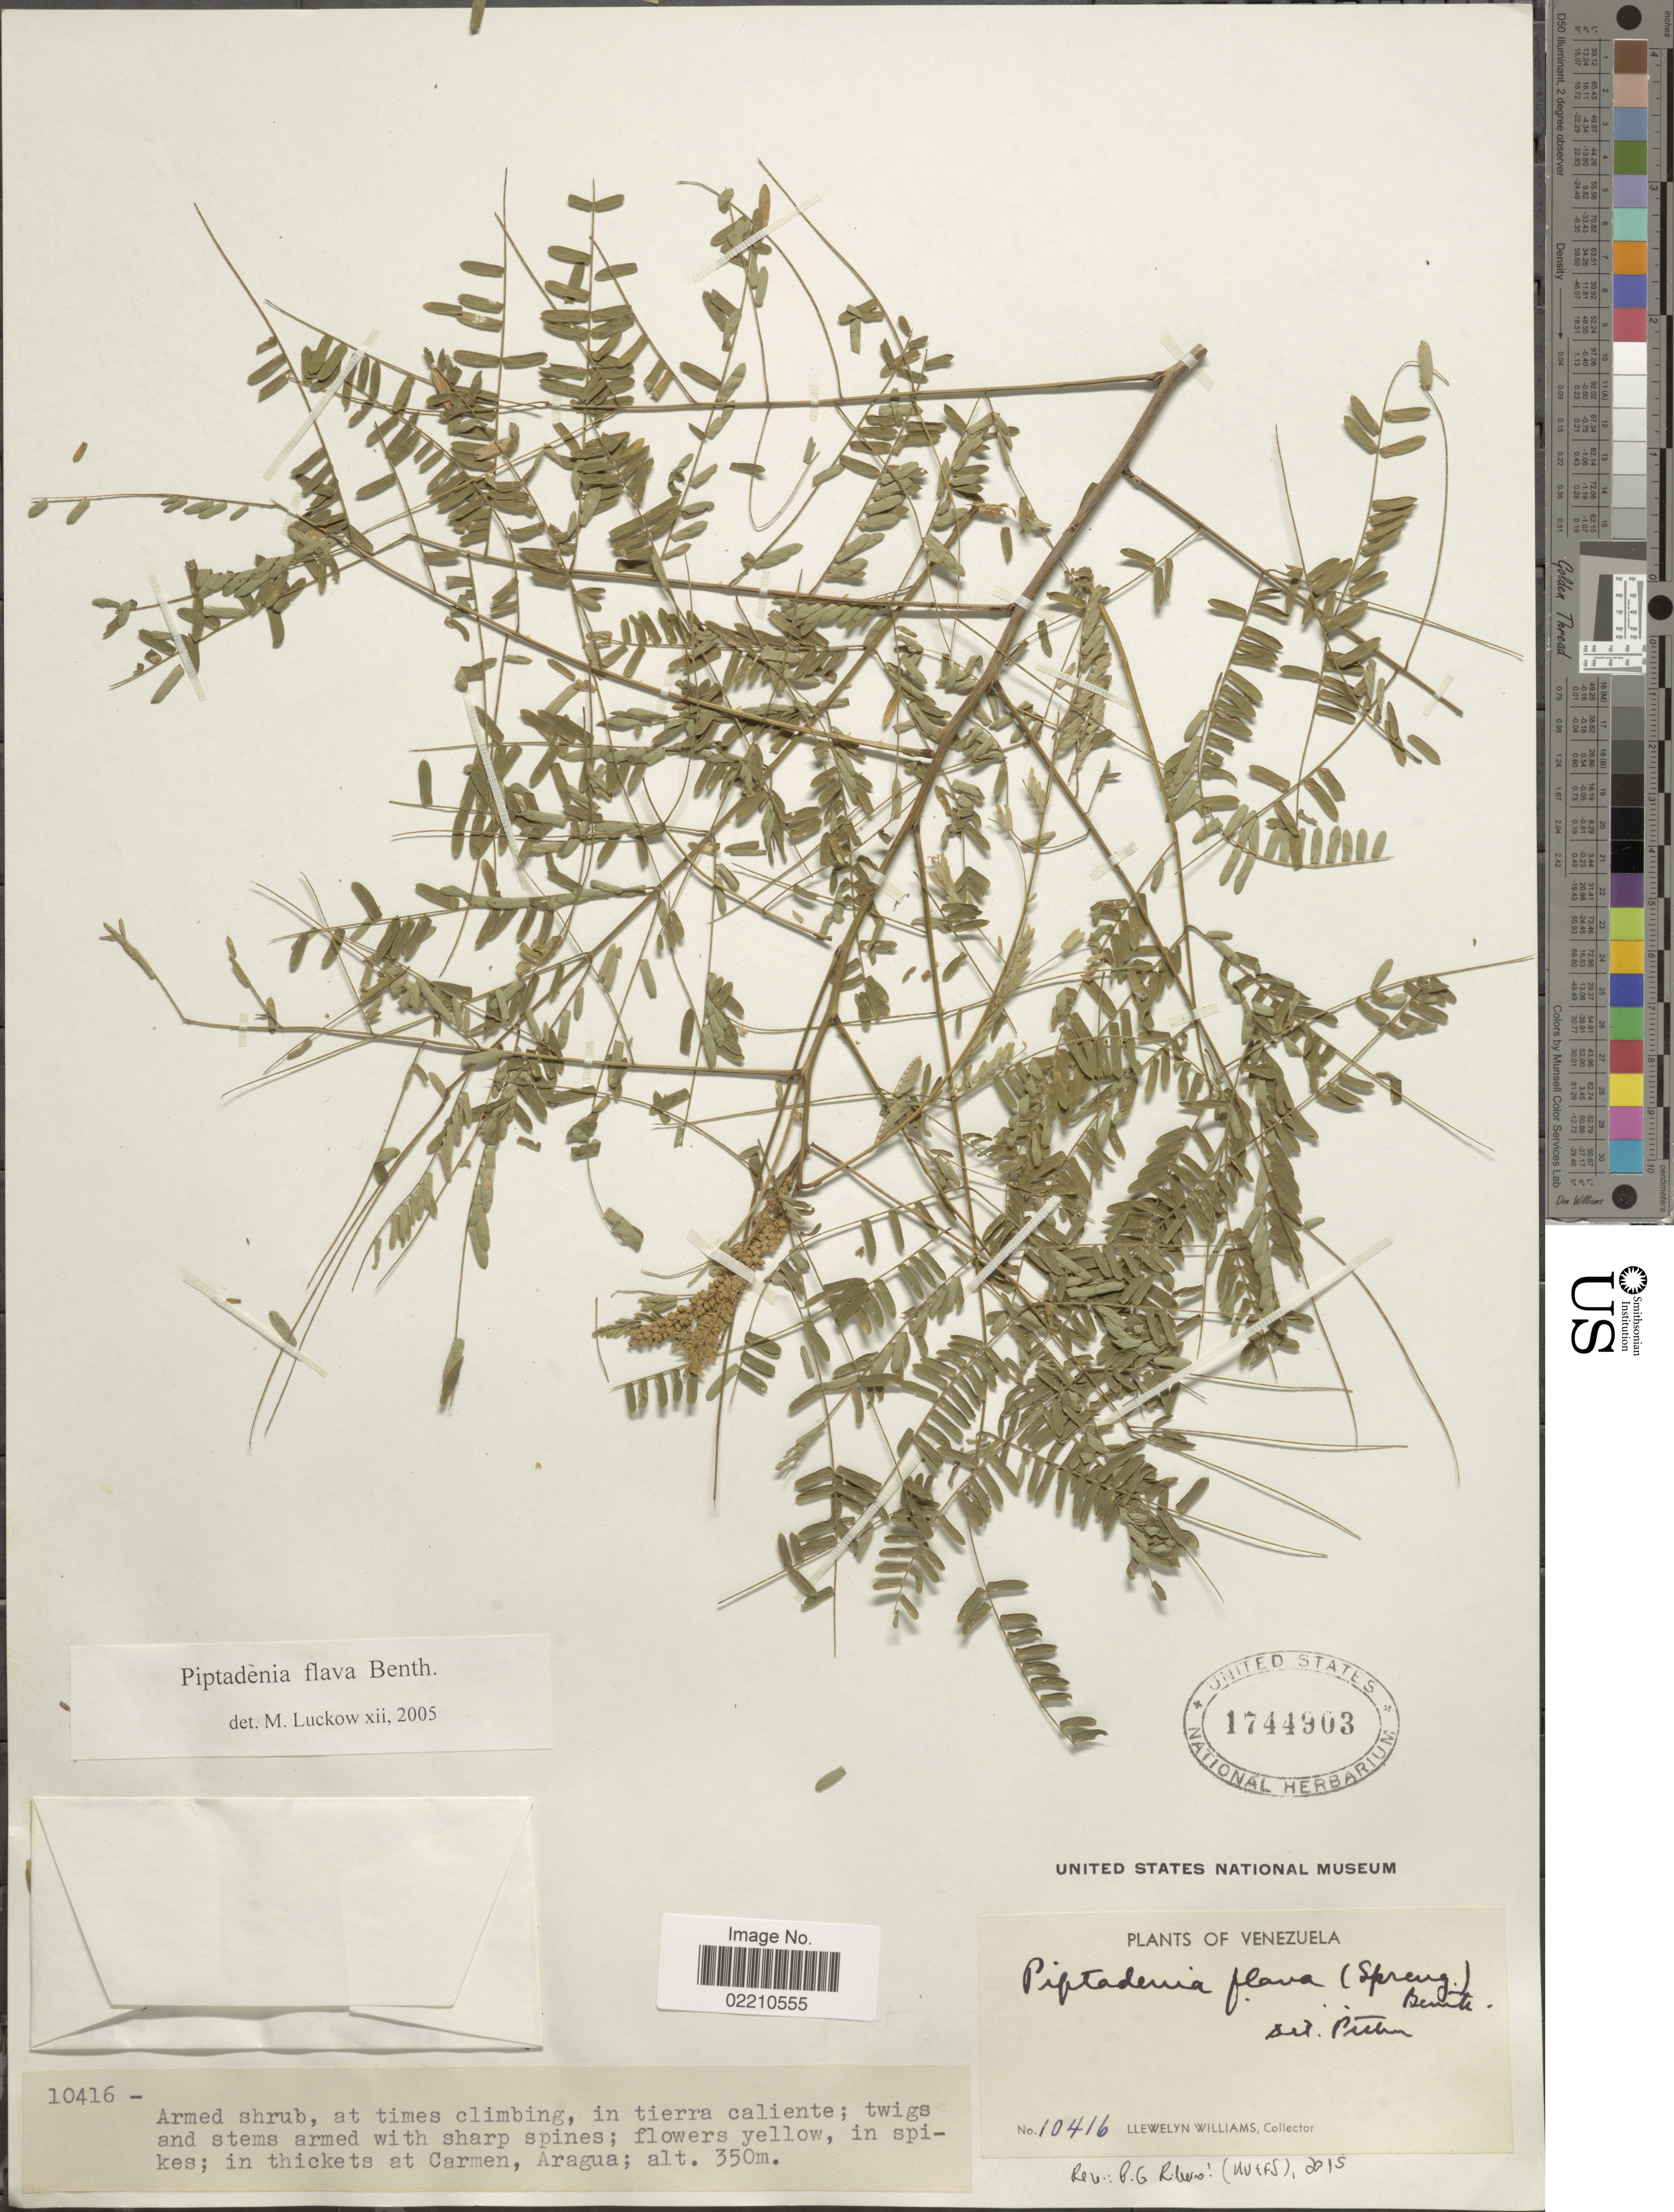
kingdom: Plantae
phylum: Tracheophyta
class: Magnoliopsida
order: Fabales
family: Fabaceae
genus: Piptadenia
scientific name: Piptadenia flava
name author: (DC.) Benth.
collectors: Ll. Williams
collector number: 10416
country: Venezuela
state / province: Aragua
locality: In thickets at Carmen, Aragua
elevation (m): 350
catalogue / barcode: US 1744903